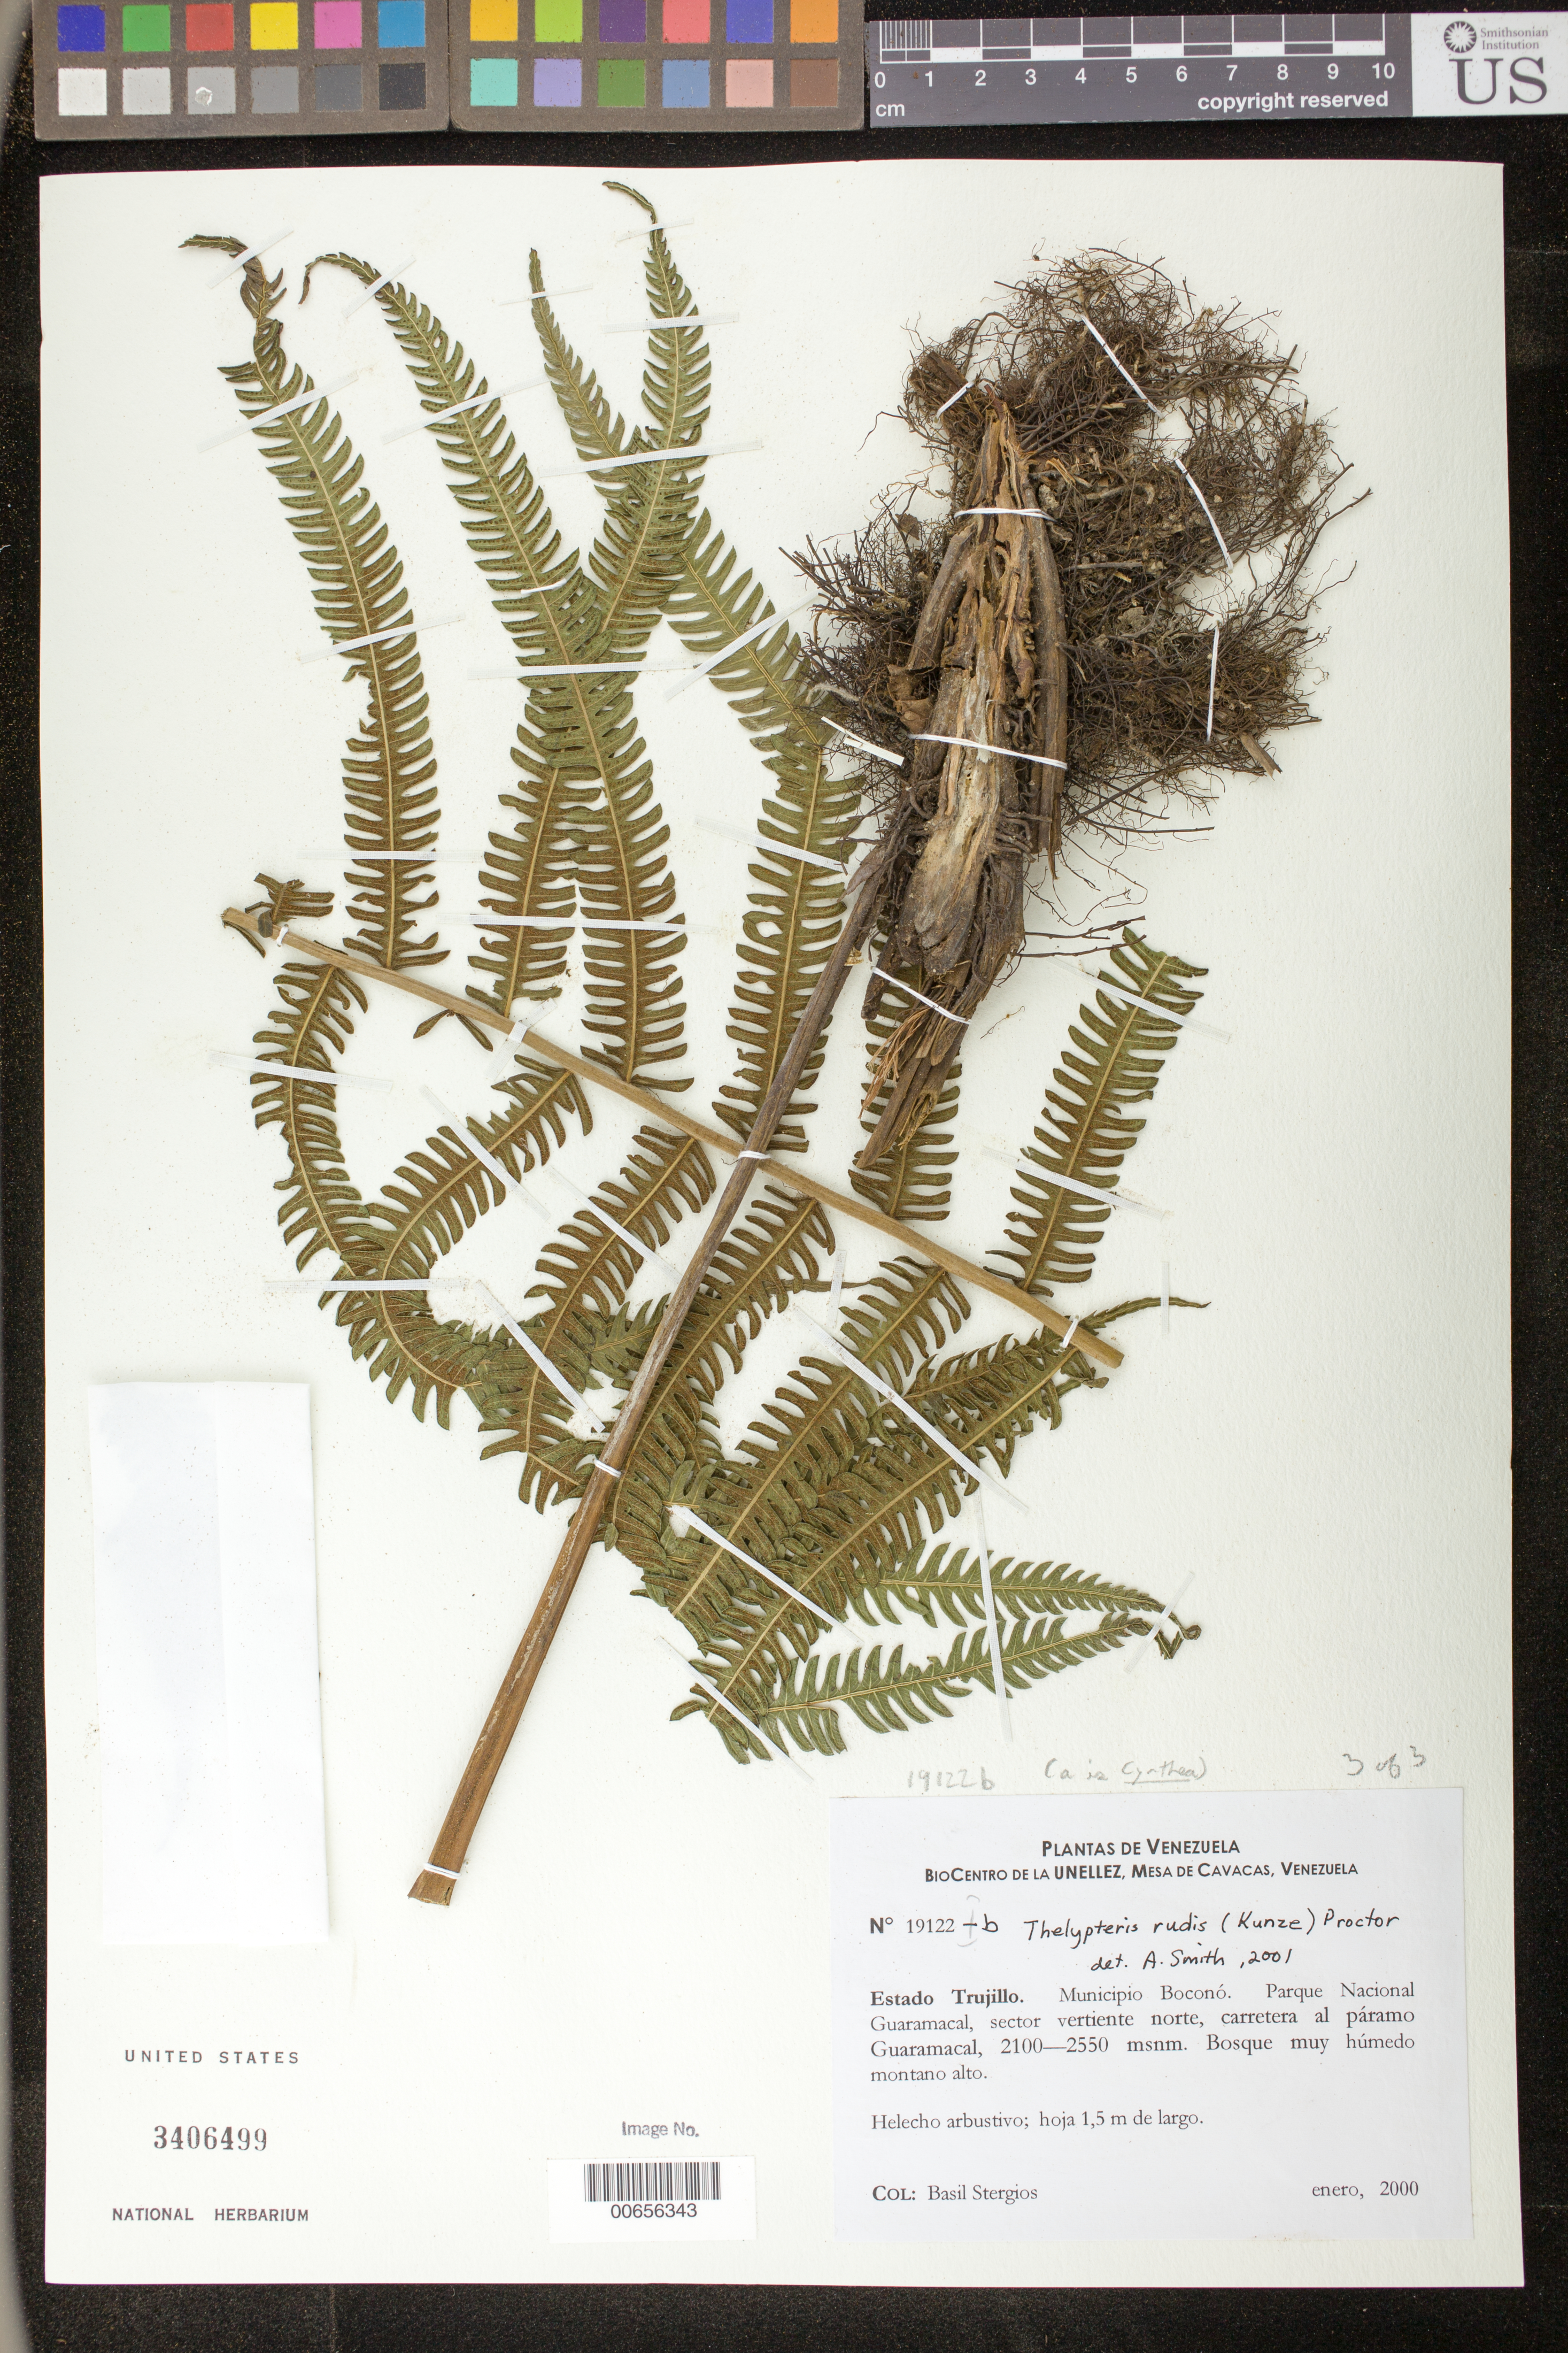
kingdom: Plantae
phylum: Tracheophyta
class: Polypodiopsida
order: Polypodiales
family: Thelypteridaceae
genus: Thelypteris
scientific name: Thelypteris rudis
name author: (Kuntze) Proctor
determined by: Smith, Alan R., (UC)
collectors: B. G. Stergios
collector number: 19122B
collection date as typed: Jan 2000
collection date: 2000-01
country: Venezuela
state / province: Trujillo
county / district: Boconó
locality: Parque Nacional Guaramacal, vertiente N, carretera al páramo Guaramacal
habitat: Bosque muy húmedo montano alto.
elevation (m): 2100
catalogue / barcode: US 3406499